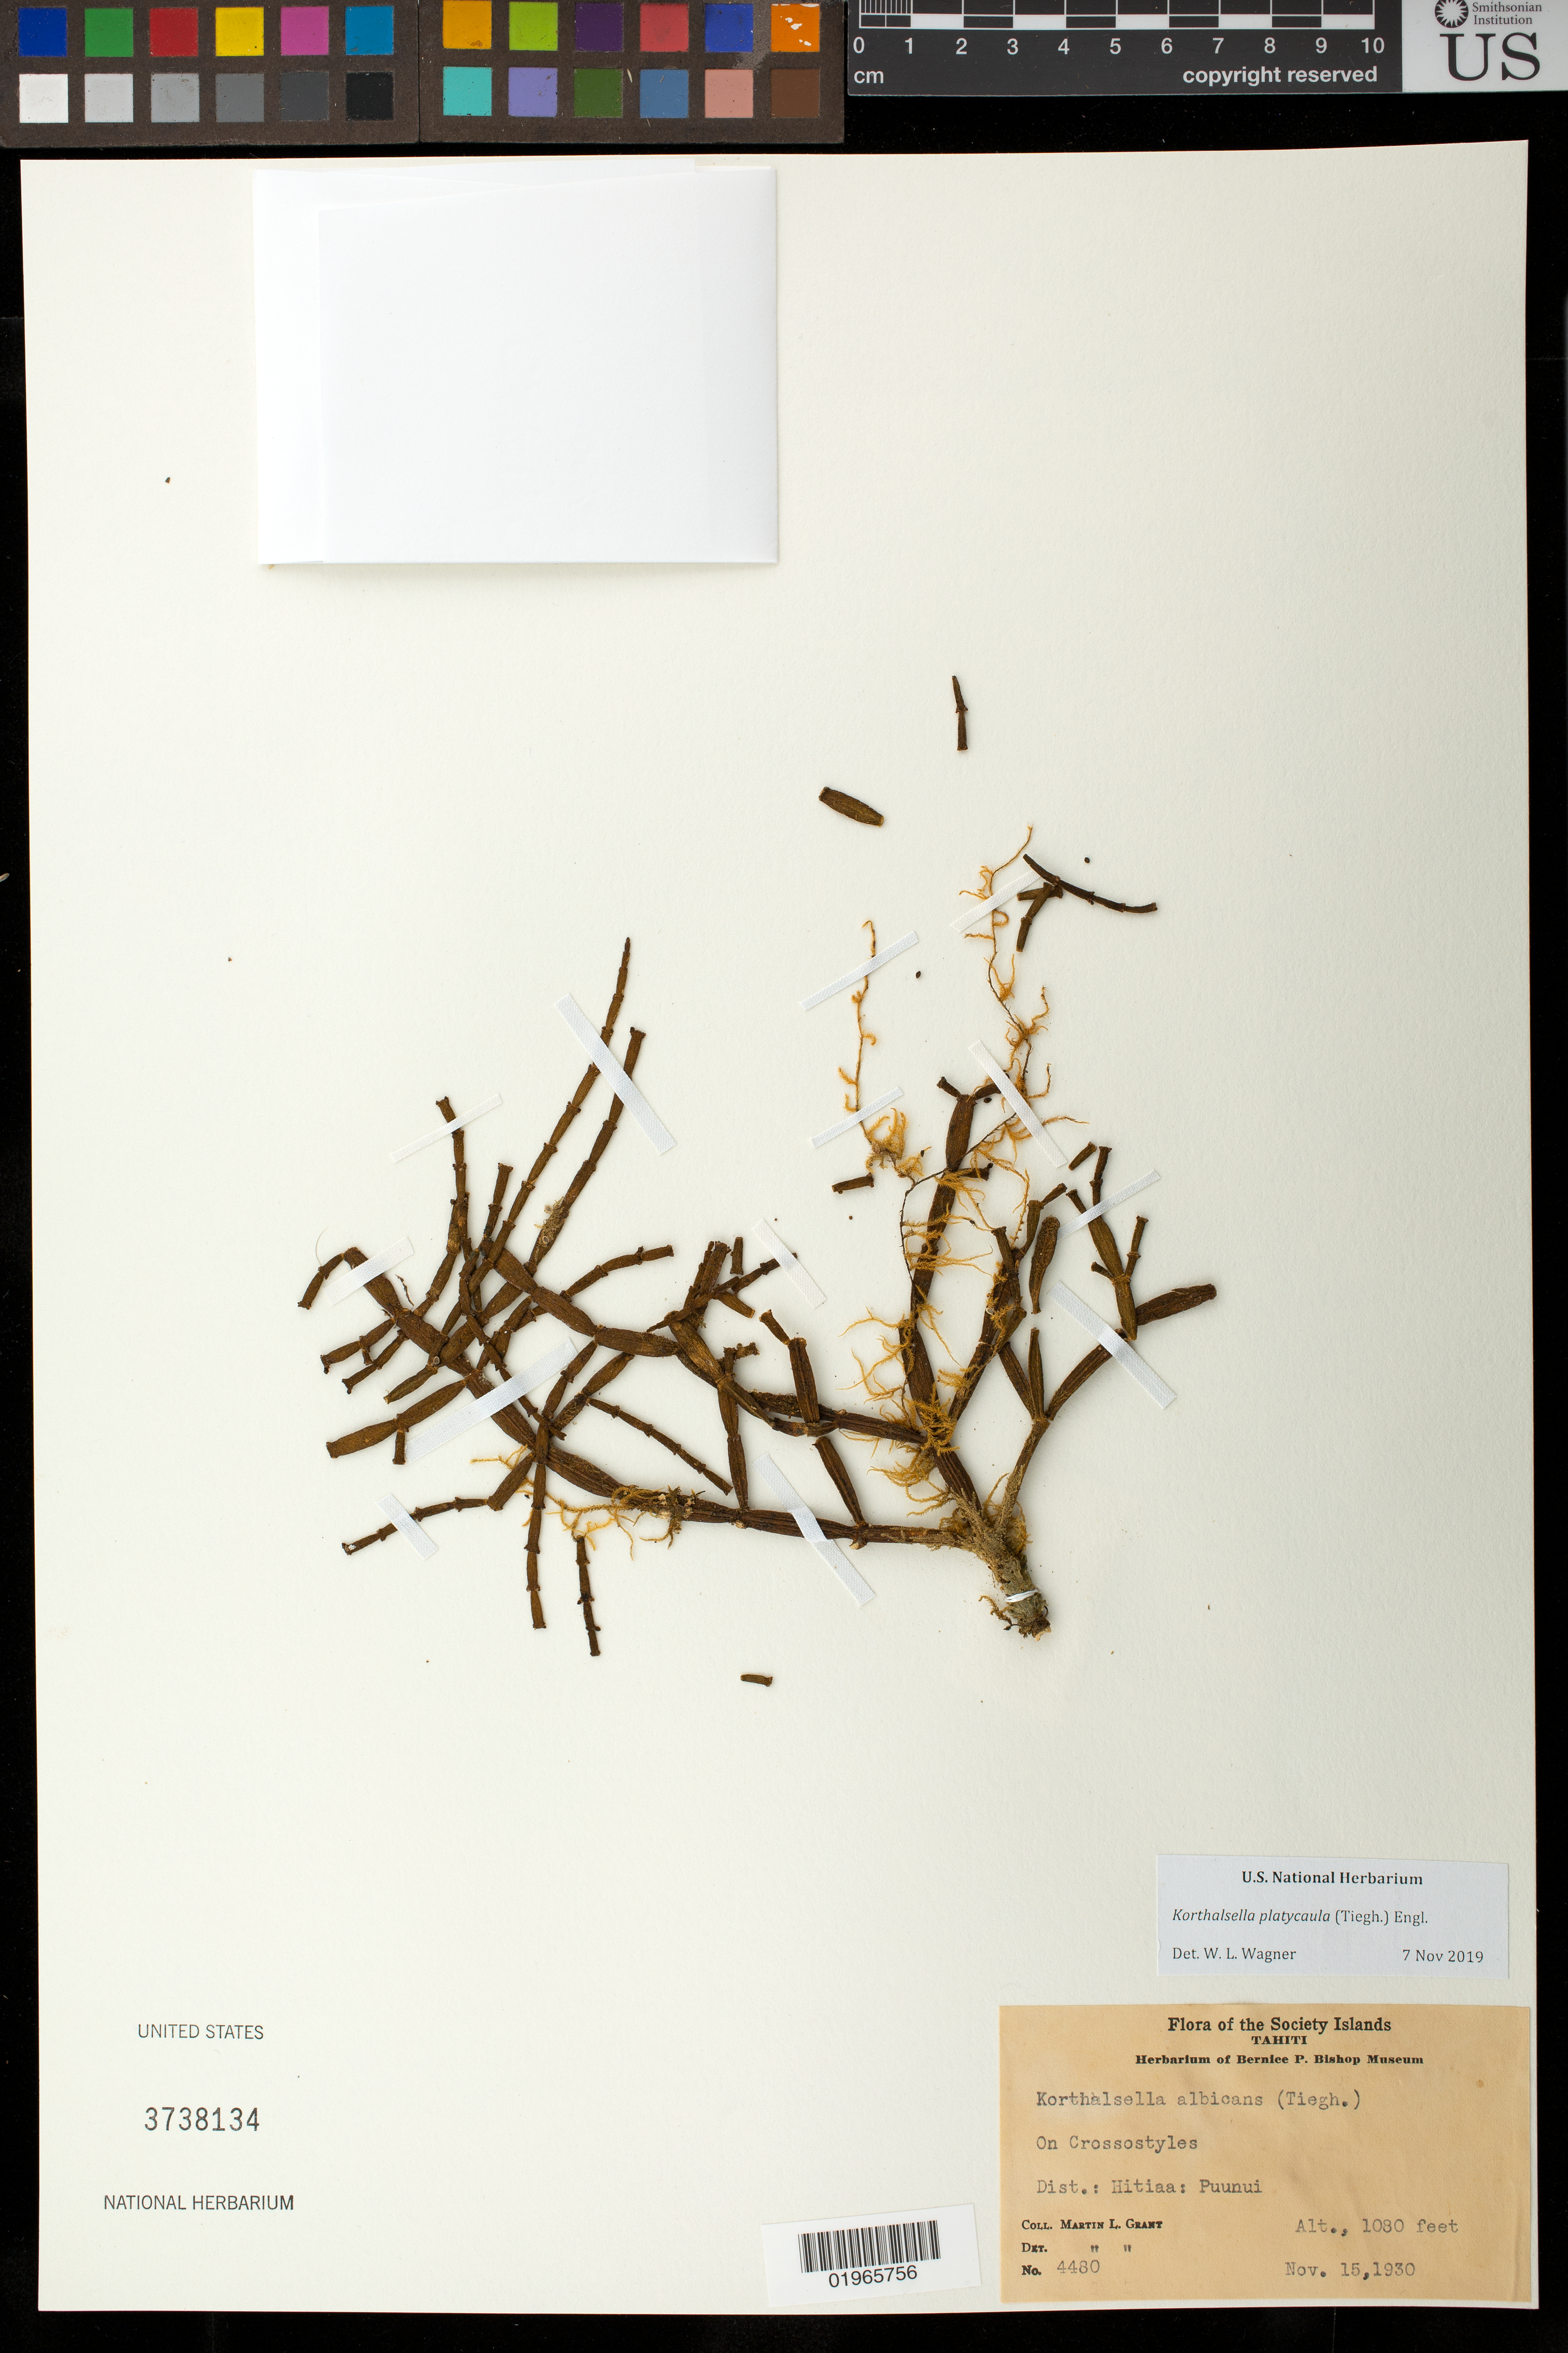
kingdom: Plantae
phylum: Tracheophyta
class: Magnoliopsida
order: Santalales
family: Viscaceae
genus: Korthalsella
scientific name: Korthalsella platycaula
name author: (Tiegh.) Engl.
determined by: Wagner, W. L., (BOT), Smithsonian Institution - National Museum of Natural History (UNITED STATES)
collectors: M. L. Grant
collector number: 4480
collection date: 1930-11-15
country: French Polynesia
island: Tahiti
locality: Tahiti. Dist.: Hitiaa: Puunui.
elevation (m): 329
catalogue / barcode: US 3738134